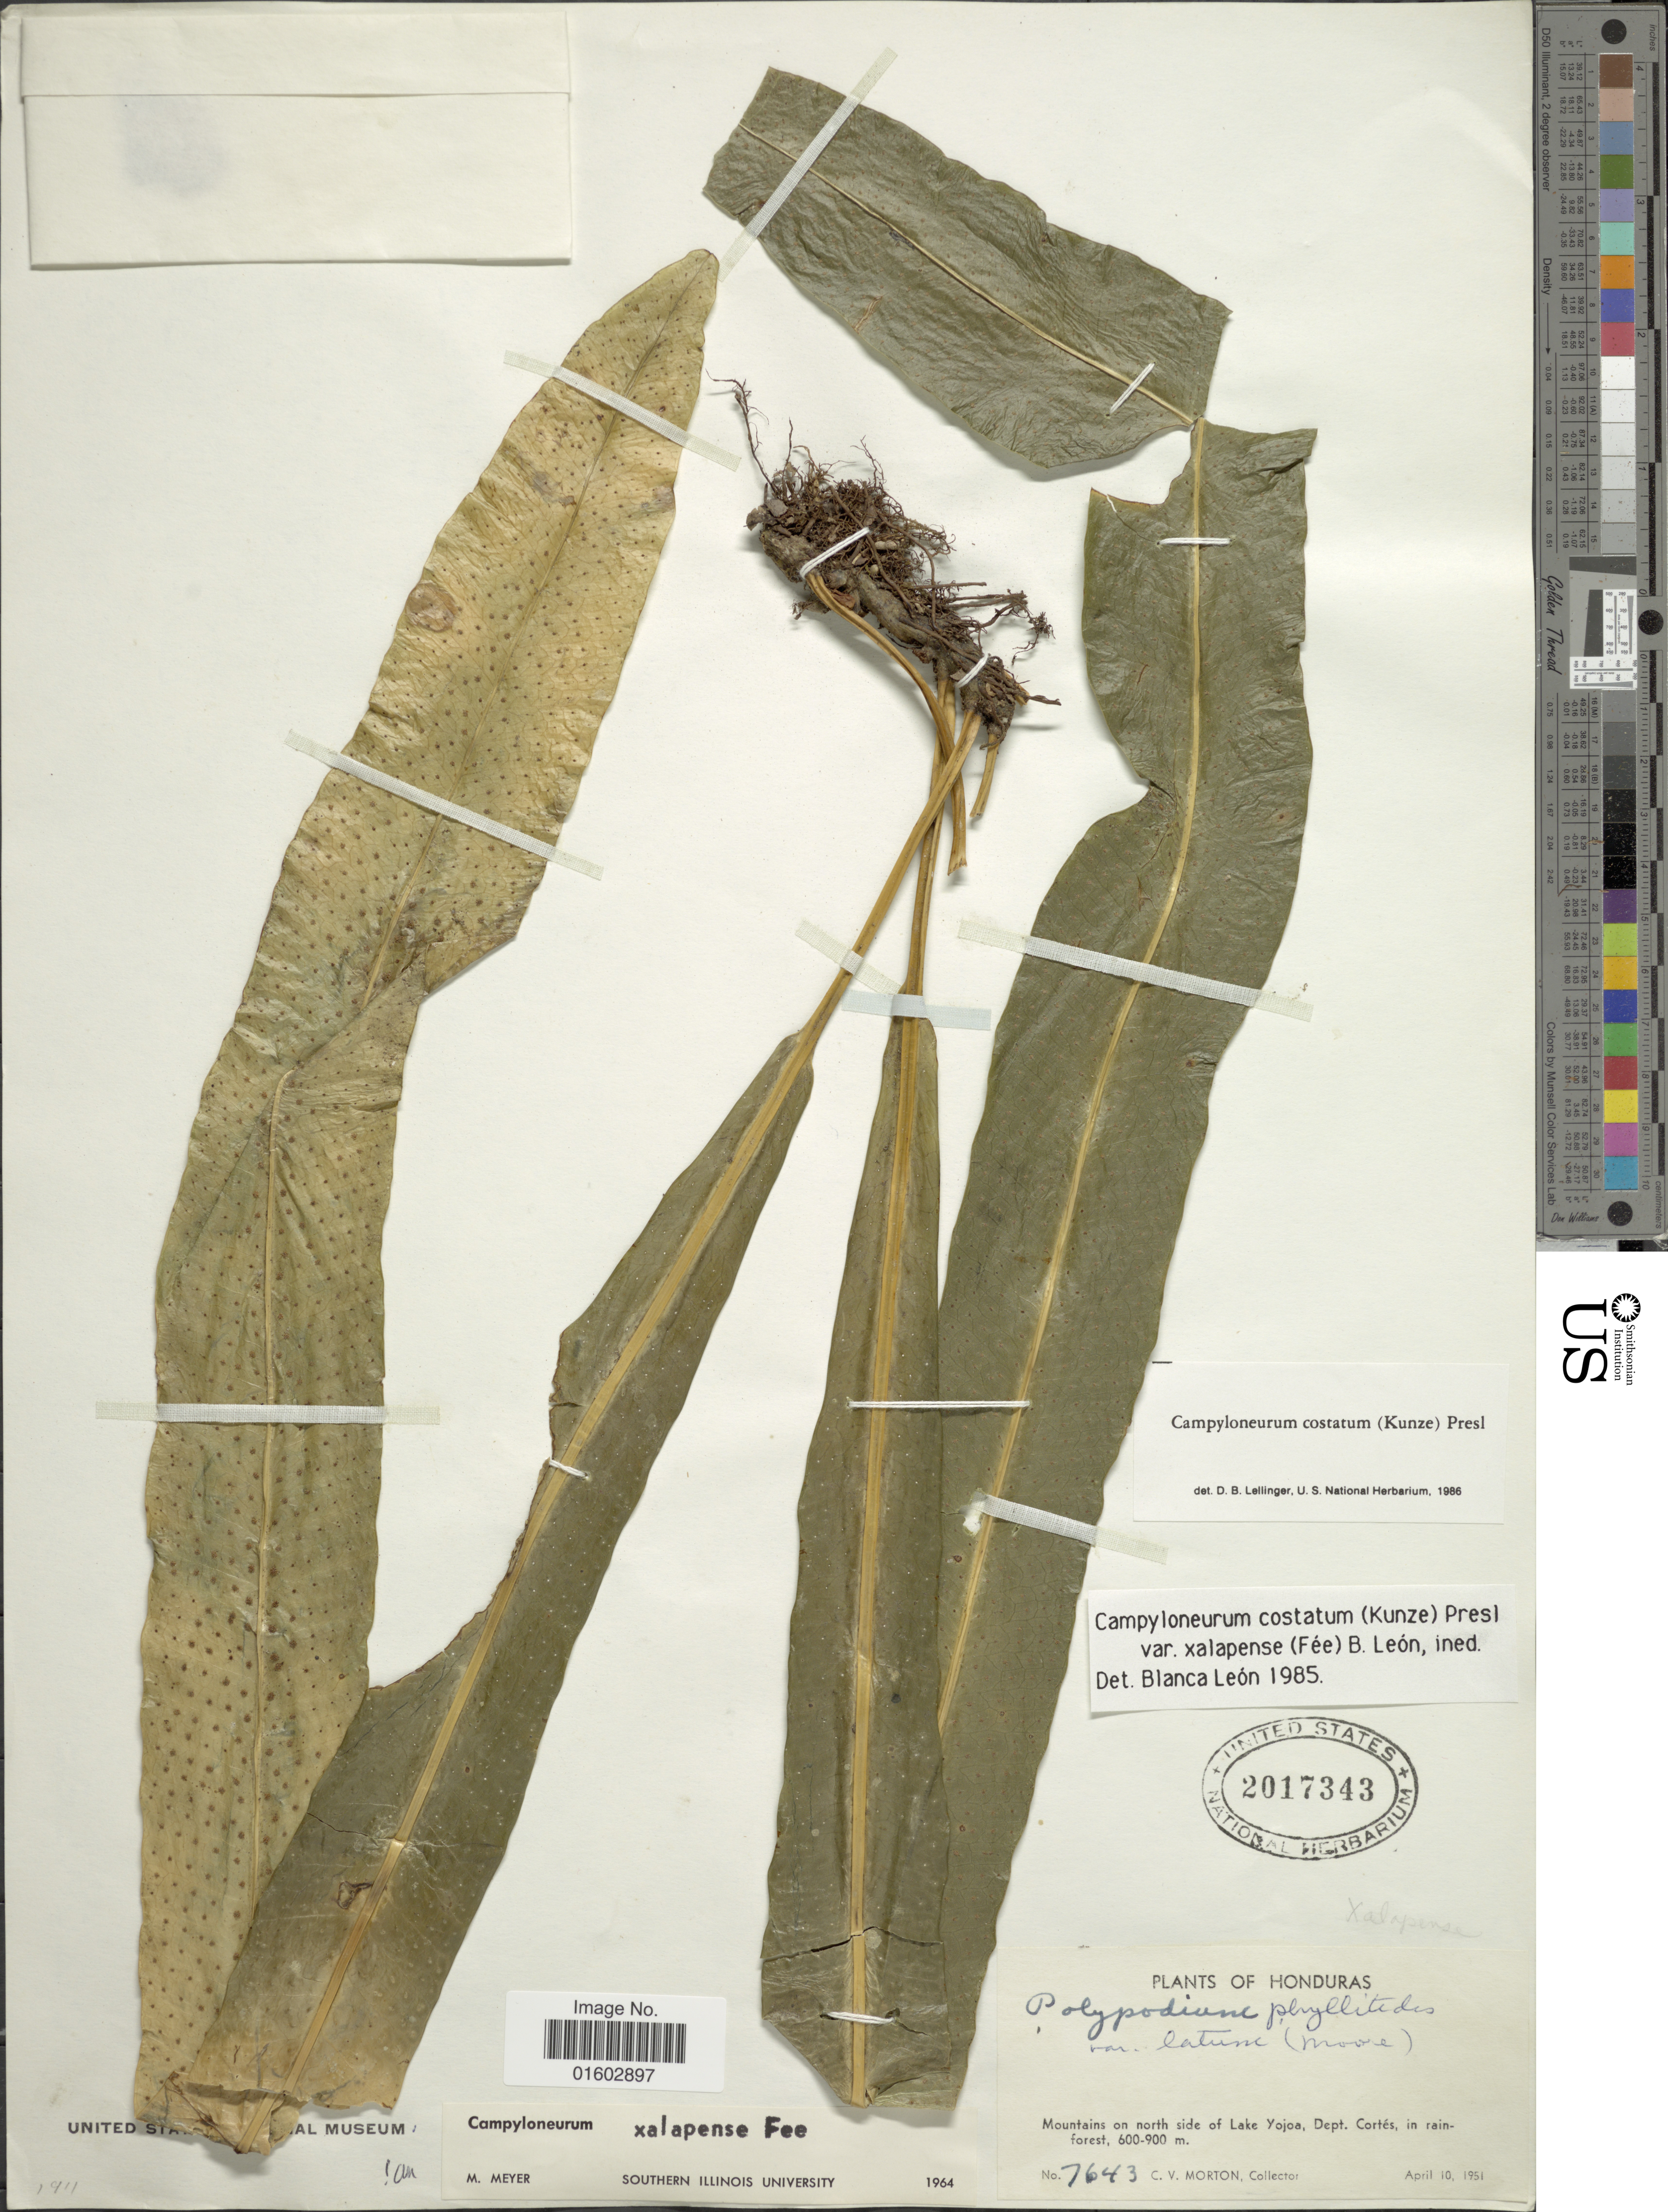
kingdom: Plantae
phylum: Tracheophyta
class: Polypodiopsida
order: Polypodiales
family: Polypodiaceae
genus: Campyloneurum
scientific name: Campyloneurum costatum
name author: (Kunze) C. Presl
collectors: C. V. Morton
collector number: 7643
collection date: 1951-04-10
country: Honduras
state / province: Cortés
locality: Mountains on north side of Lake Yojoa, dept. Cortes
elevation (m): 600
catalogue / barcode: US 2017343